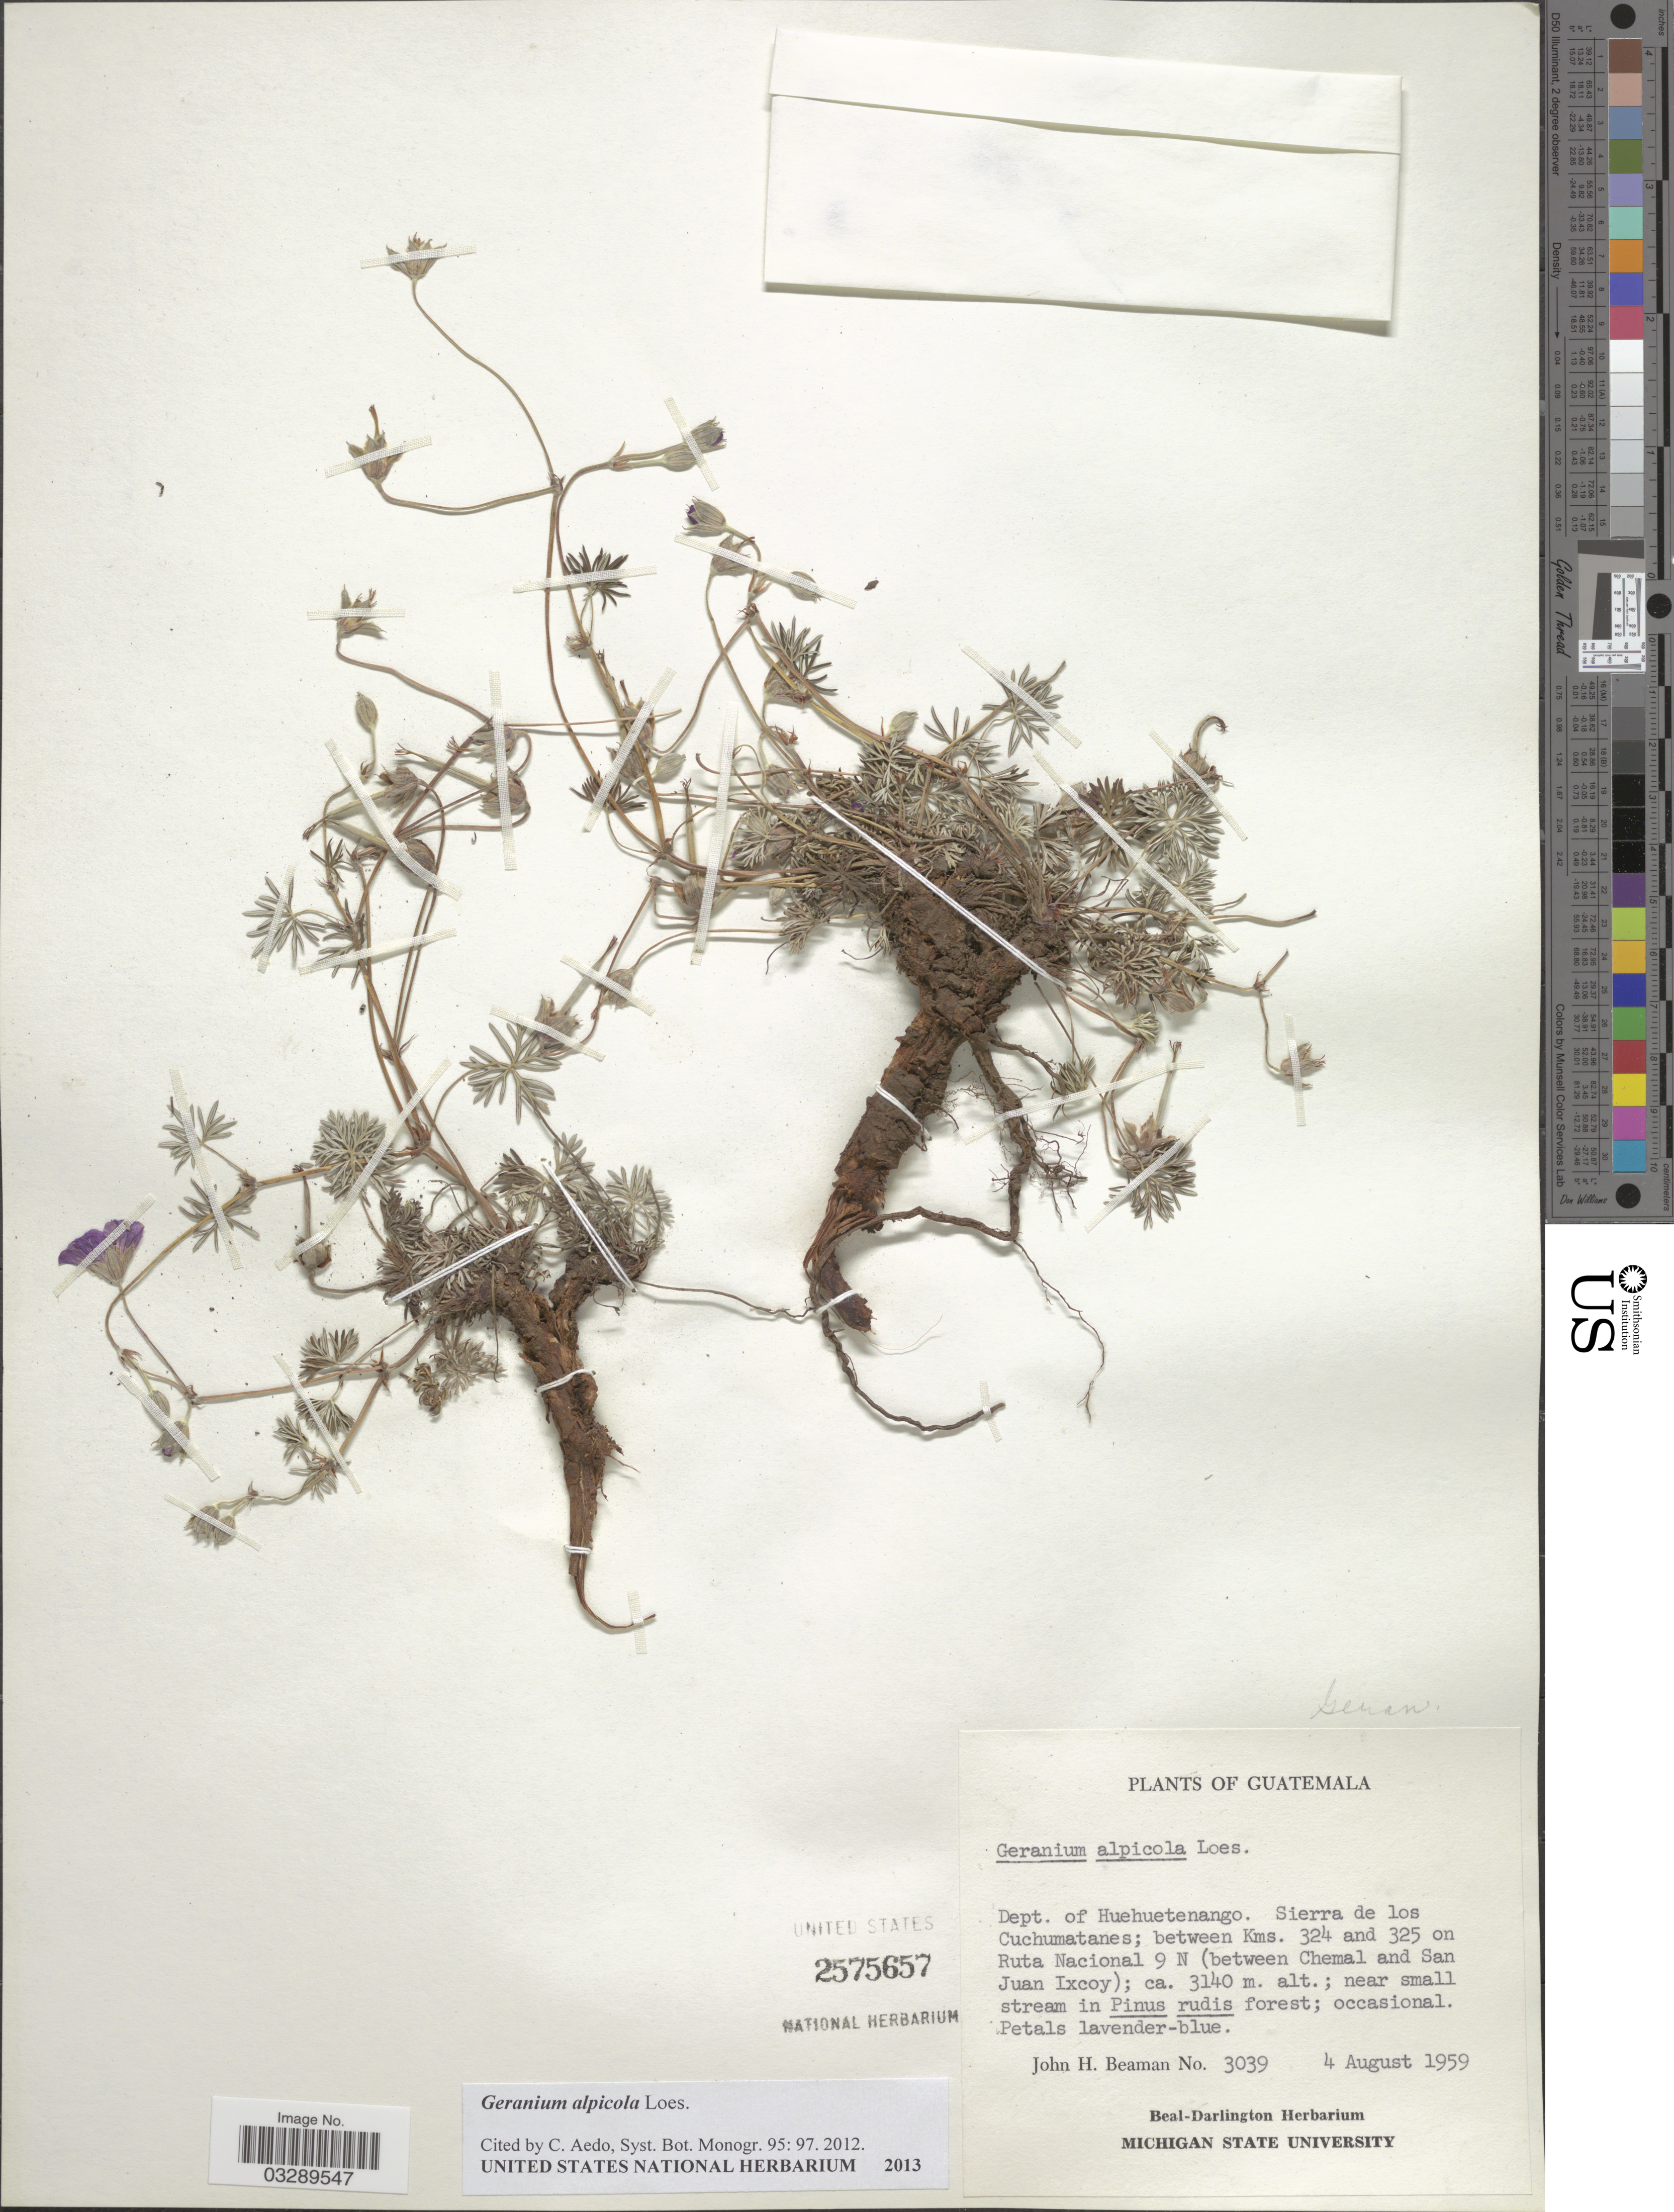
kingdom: Plantae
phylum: Tracheophyta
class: Magnoliopsida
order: Geraniales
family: Geraniaceae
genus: Geranium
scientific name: Geranium alpicola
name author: Loes.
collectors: J. H. Beaman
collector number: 3039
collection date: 1959-08-04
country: Guatemala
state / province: Huehuetenango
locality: Dept. of Huehuetenango. Sierra de los Cuchumatanes; between Kms. 324 and 325 on Ruta Nacional 9 N (between Chemal and San Juan Ixcoy).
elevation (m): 3140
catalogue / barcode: US 2575657